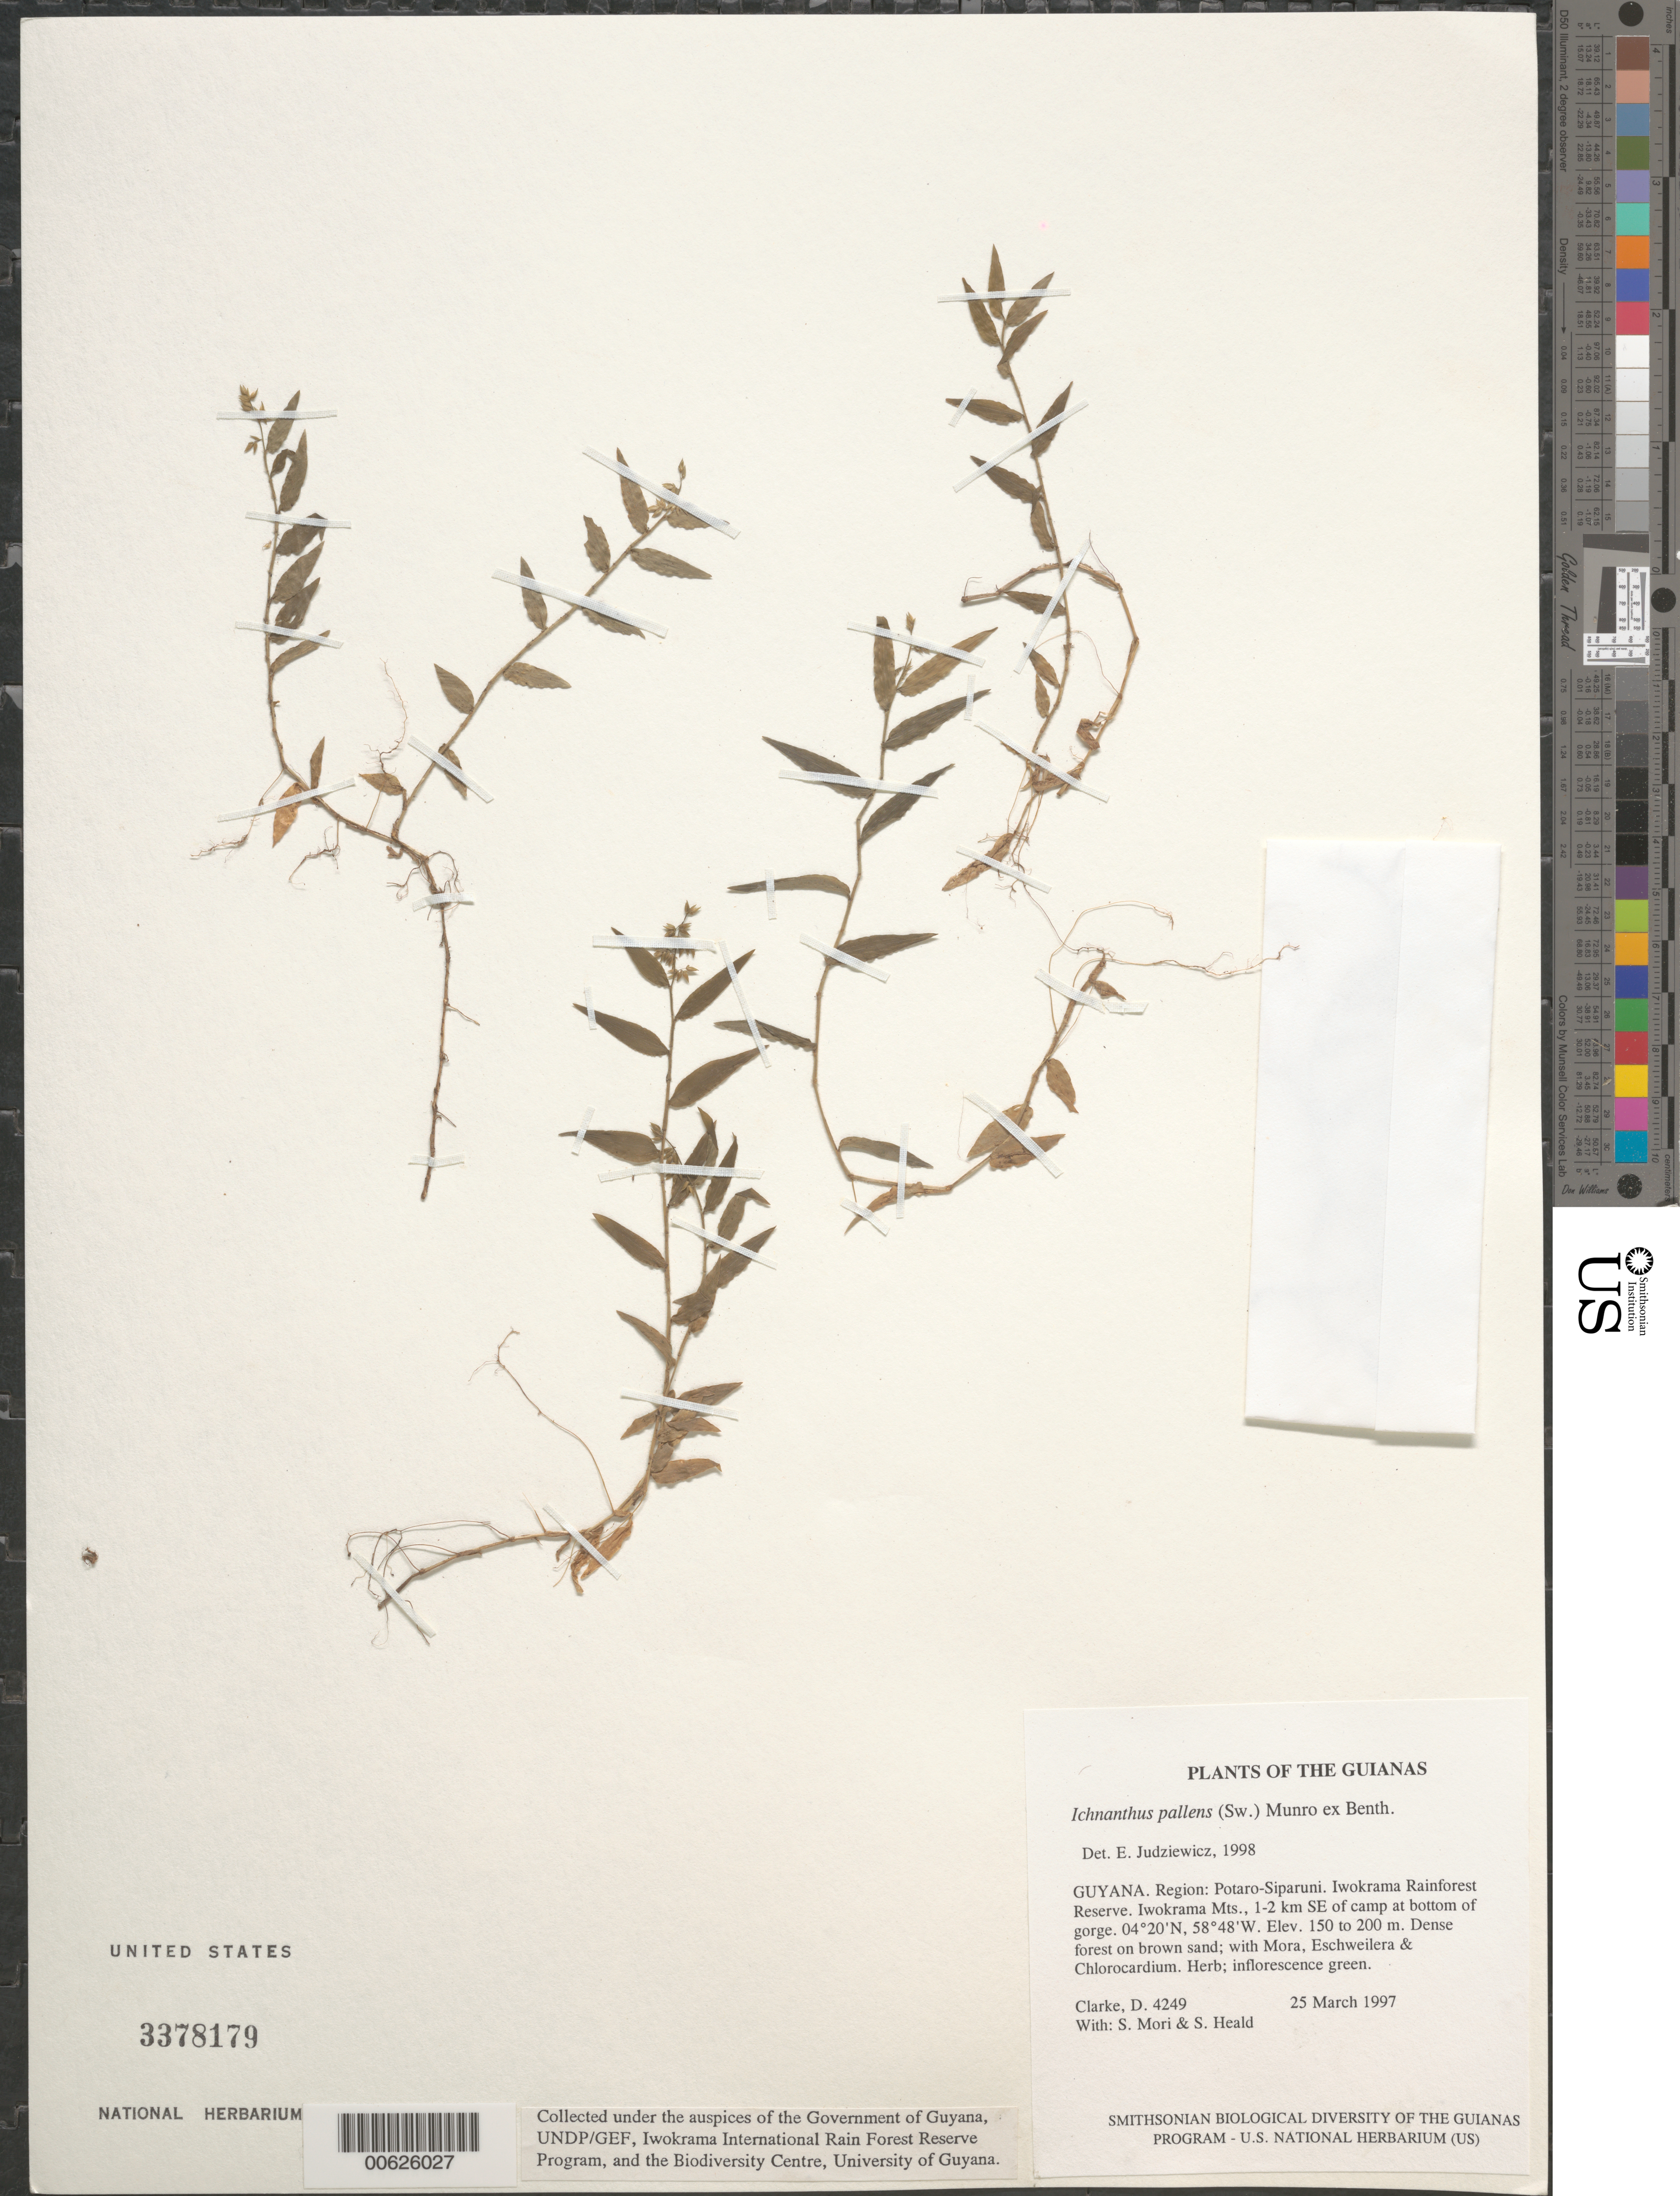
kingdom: Plantae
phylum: Tracheophyta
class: Liliopsida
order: Poales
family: Poaceae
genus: Ichnanthus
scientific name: Ichnanthus pallens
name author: (Sw.) Munro ex Benth.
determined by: Judziewicz, E. J.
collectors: H. D. Clarke, S. Mori & S. Heald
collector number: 4249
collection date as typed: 25 March 1997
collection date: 1997-03-25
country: Guyana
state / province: Potaro-Siparuni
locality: Iwokrama Rainforest Reserve. Iwokrama Mts., 1-2 km SE of camp at bottom of gorge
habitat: Dense forest on brown sand; with Mora, Eschweilera & Chlorocardium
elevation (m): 150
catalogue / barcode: US 3378179